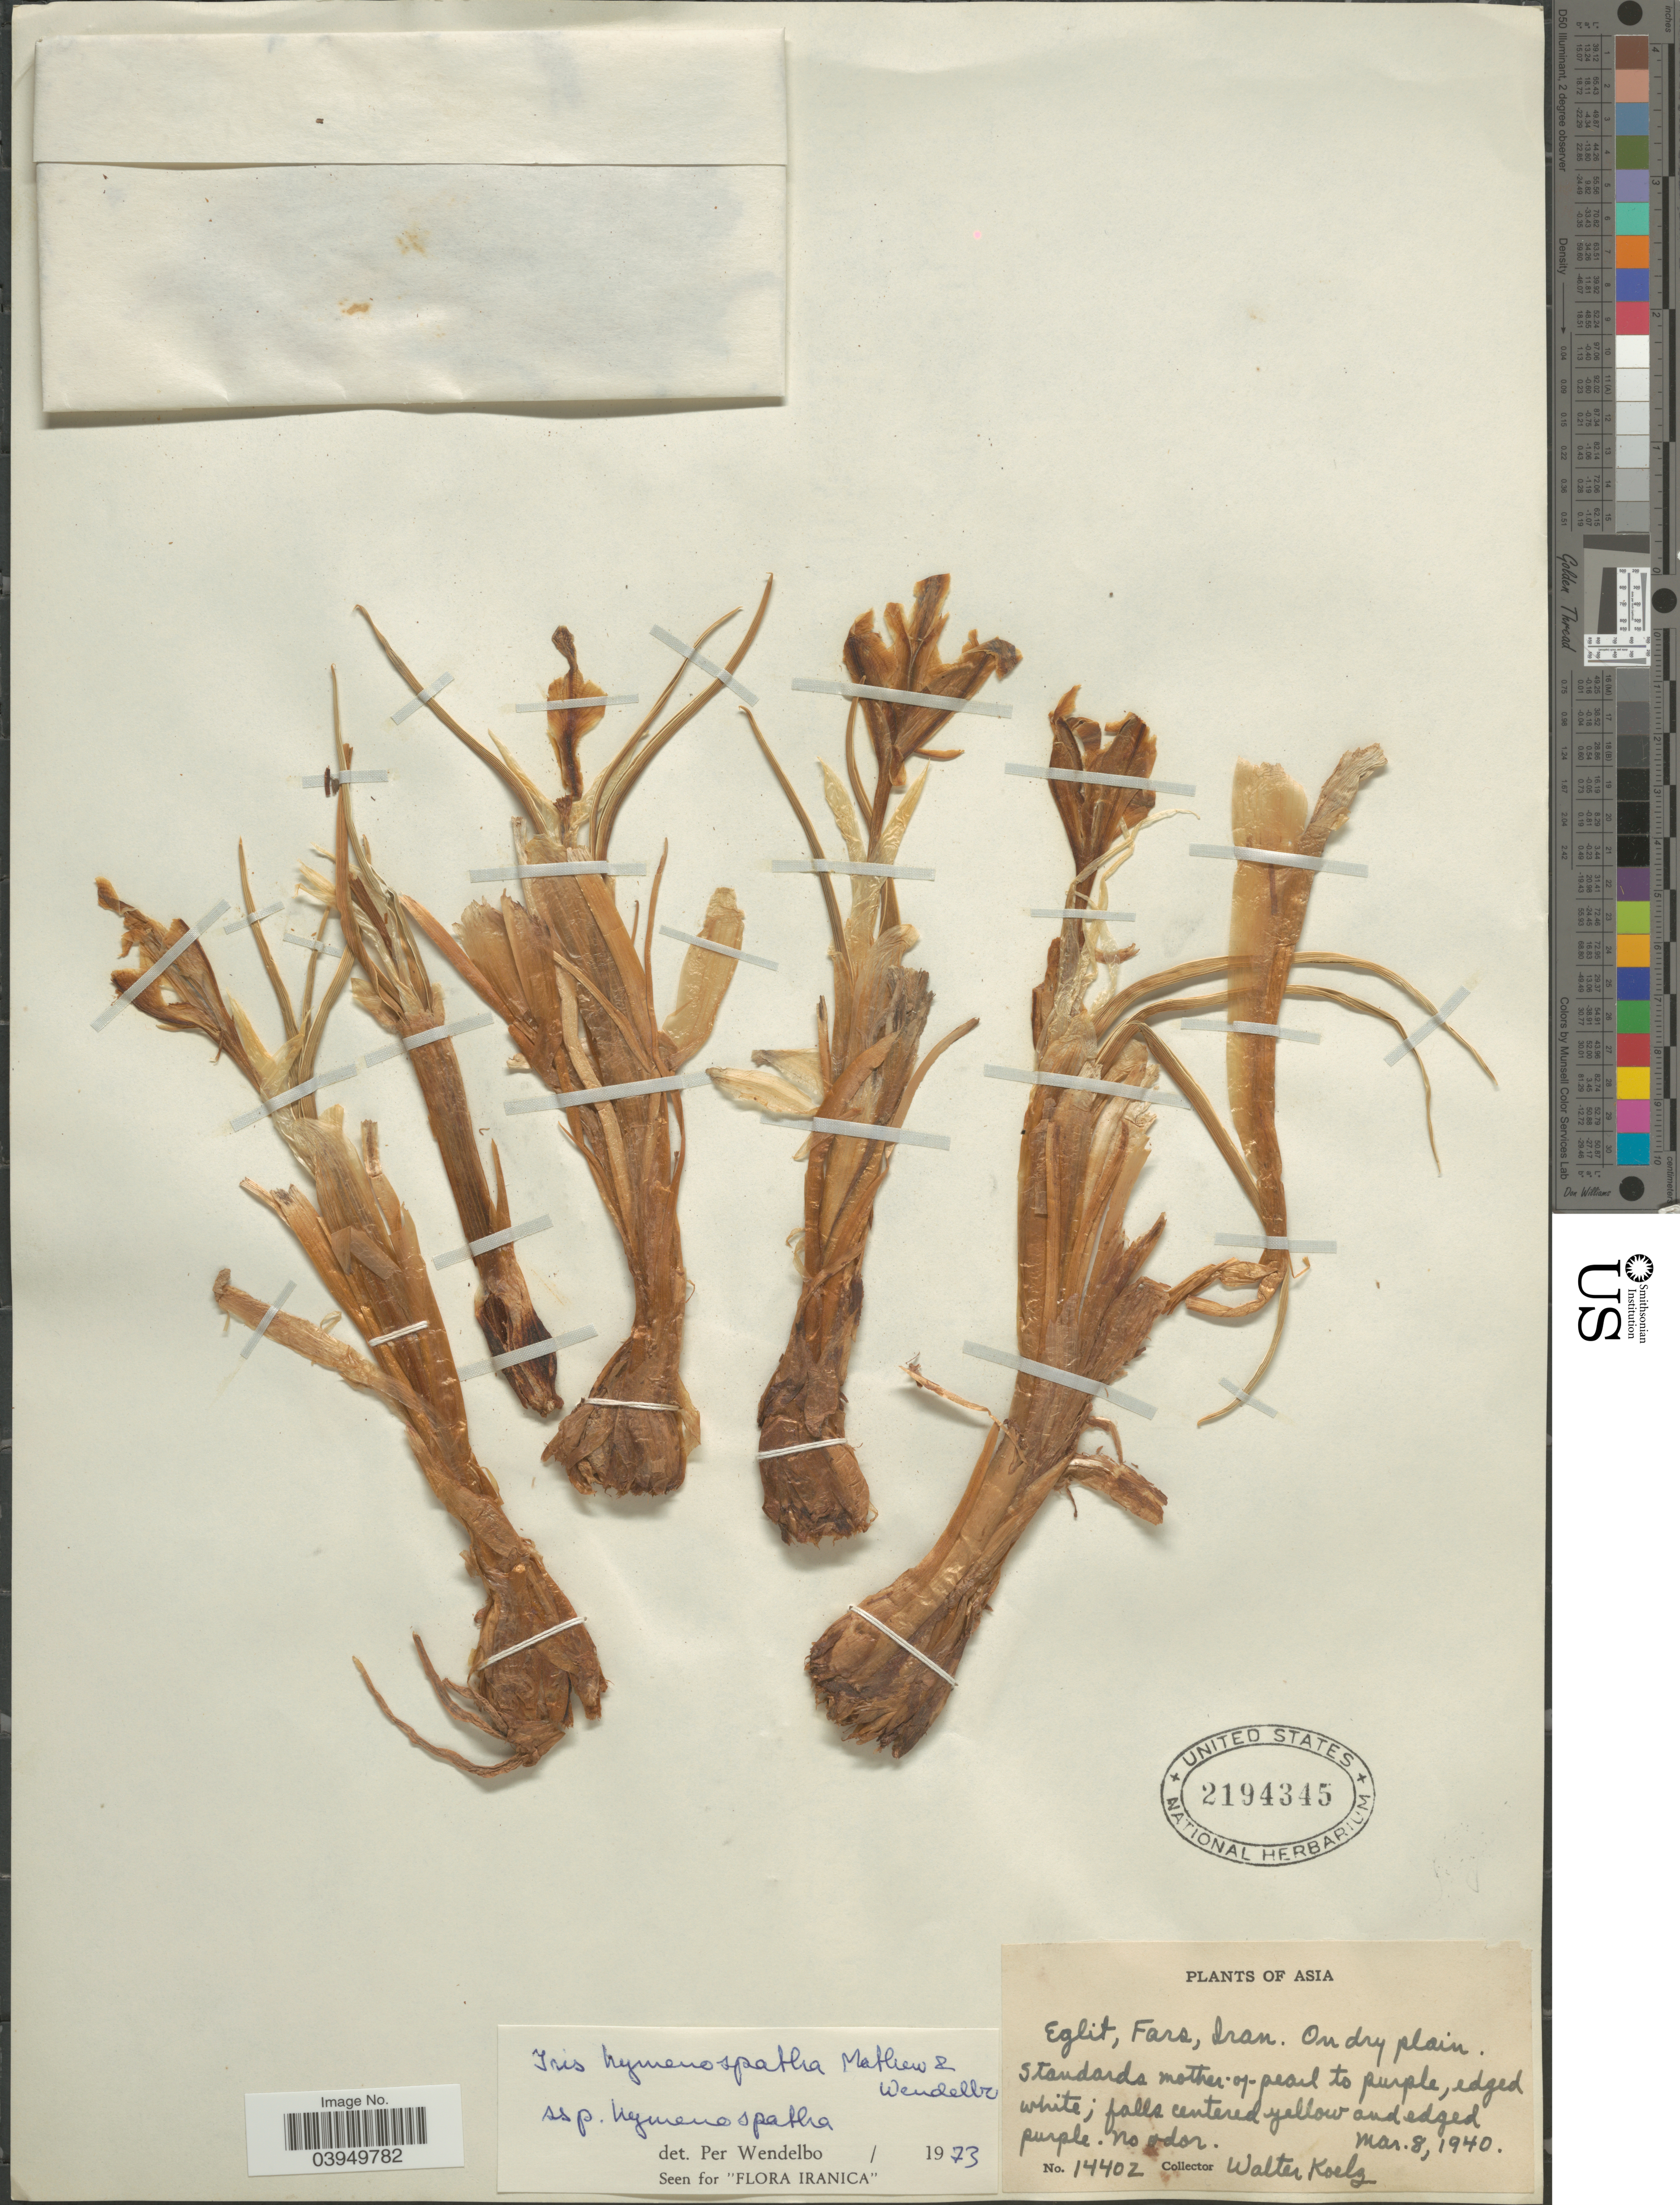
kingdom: Plantae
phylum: Tracheophyta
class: Liliopsida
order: Asparagales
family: Iridaceae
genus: Iris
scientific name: Iris hymenospatha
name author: B. Mathew & Wendelbo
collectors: W. N. Koelz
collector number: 14402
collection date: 1940-03-08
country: Iran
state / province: Fars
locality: Eglit.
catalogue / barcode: US 2194345